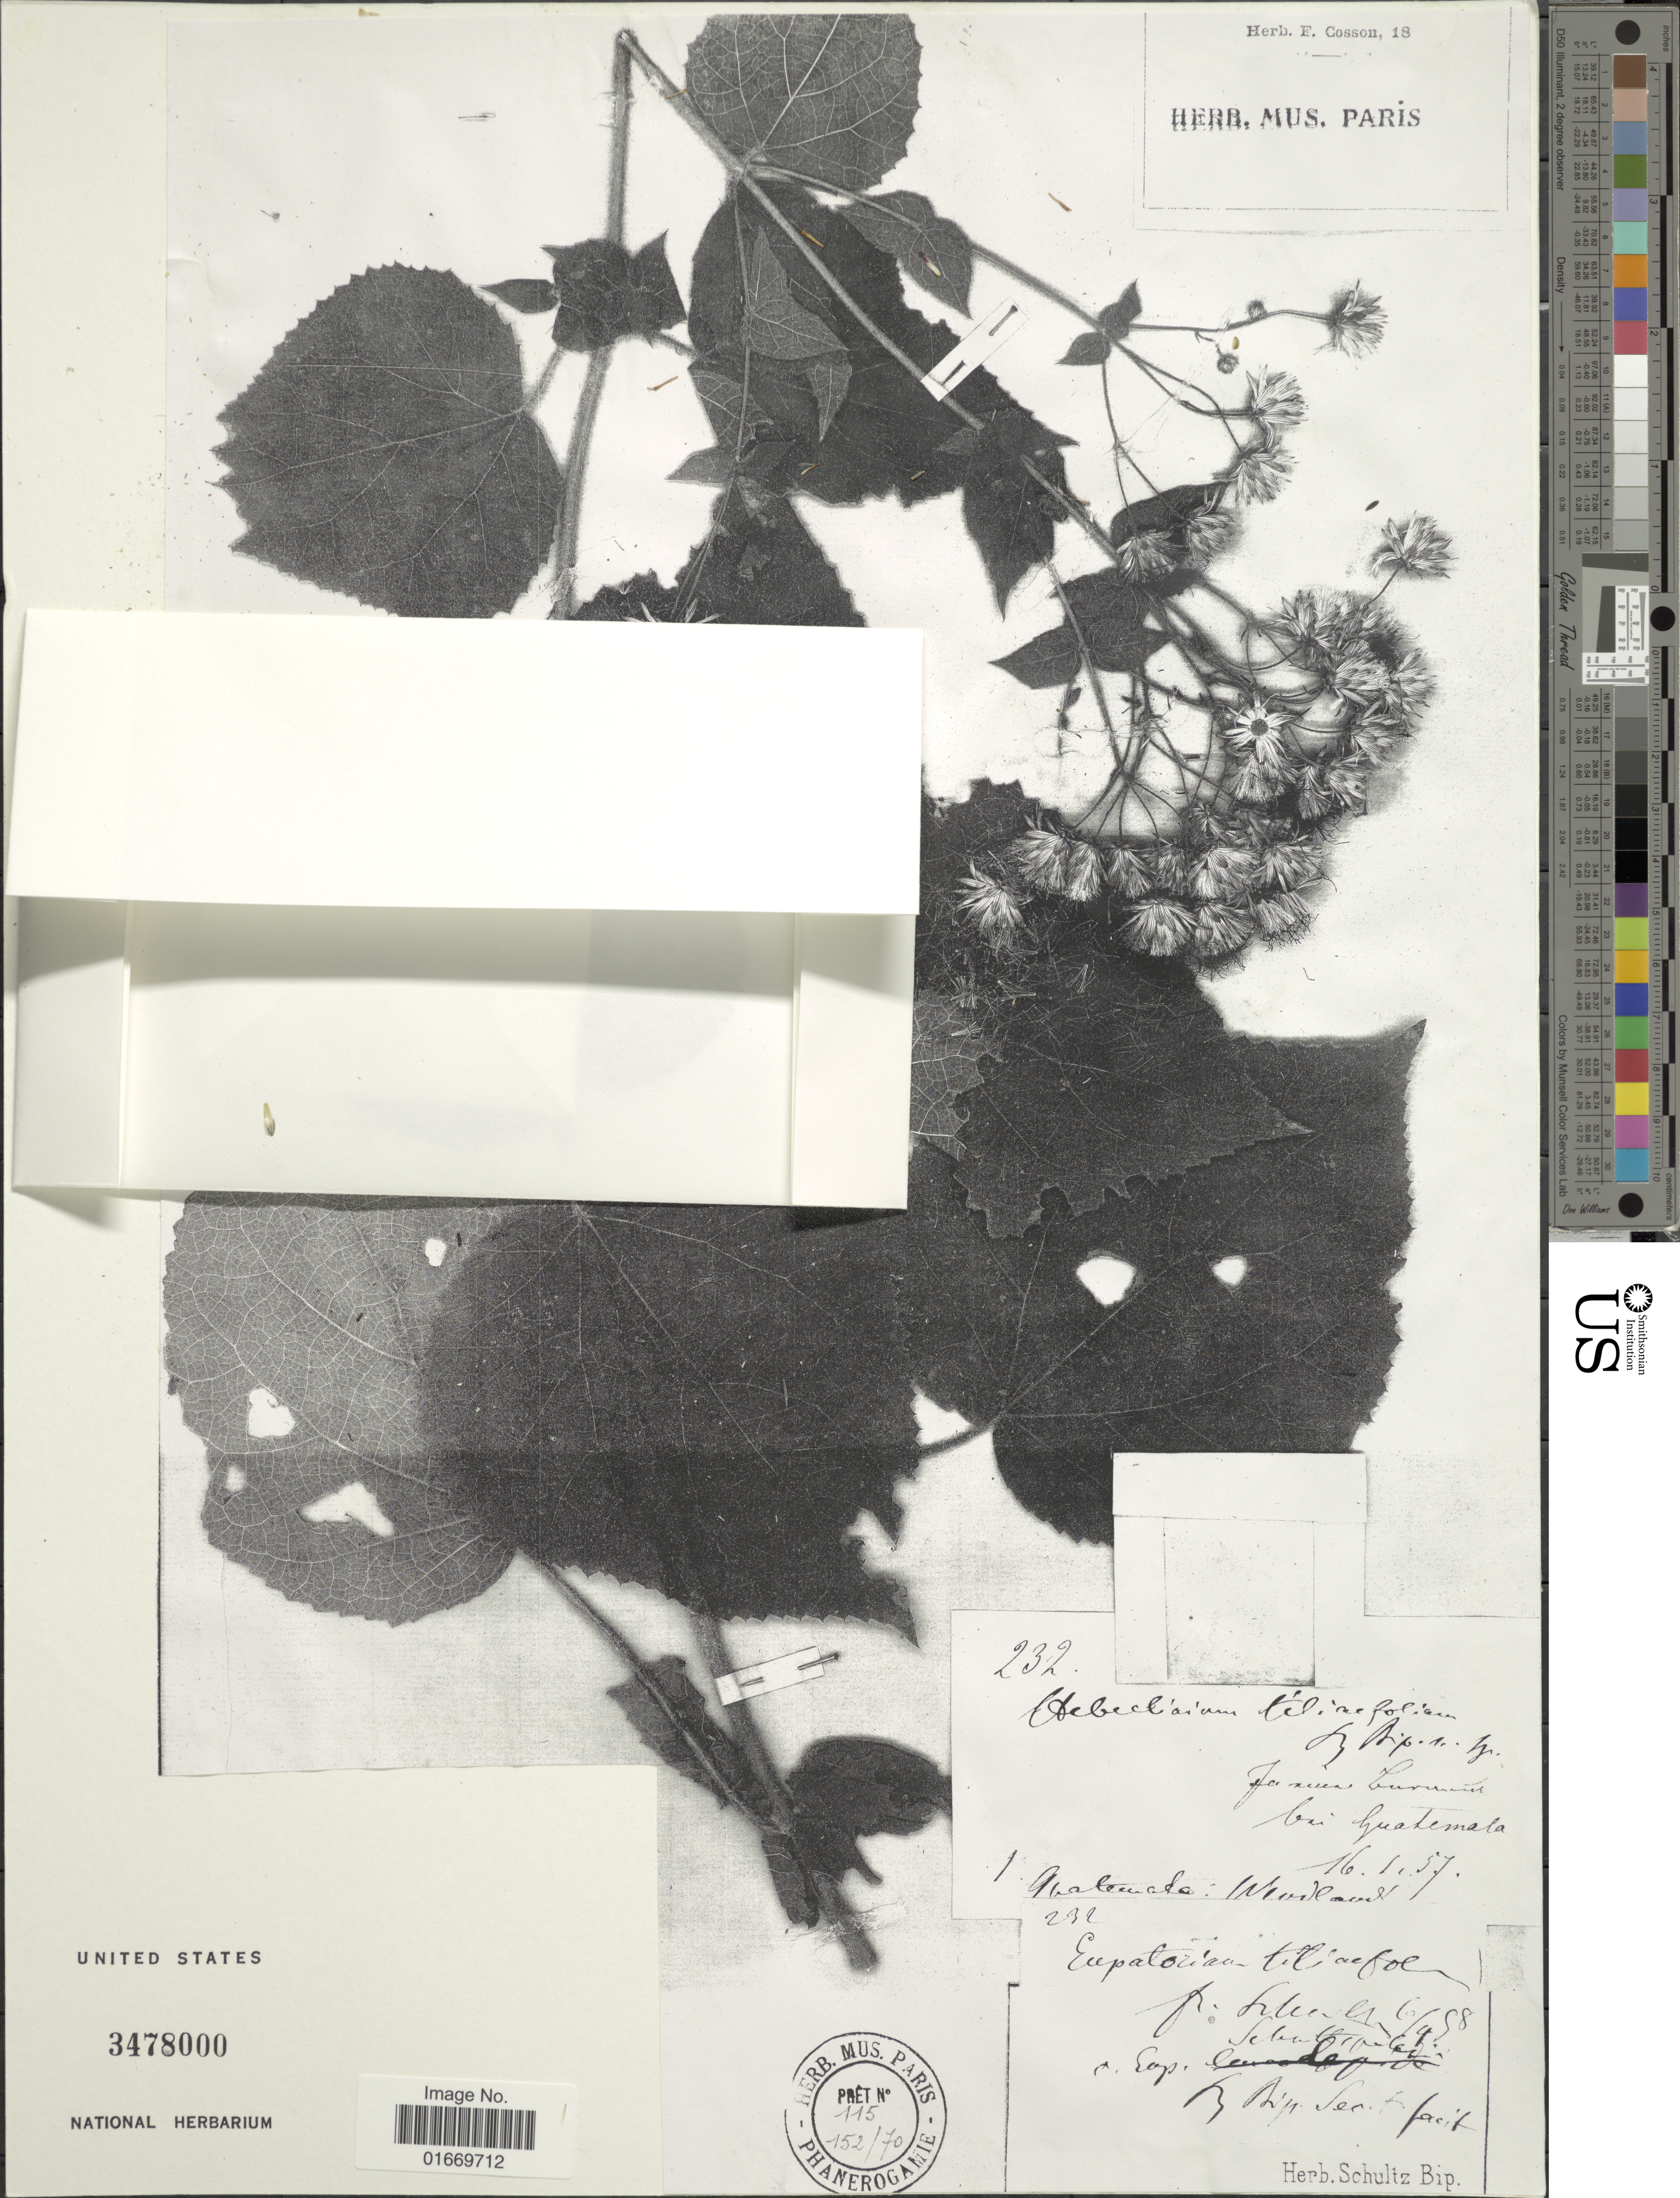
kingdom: Plantae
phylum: Tracheophyta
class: Magnoliopsida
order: Asterales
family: Asteraceae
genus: Peteravenia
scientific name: Peteravenia grisea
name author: (J.M. Coult.) R.M. King & H. Rob.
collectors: ex herb. Schultz Bip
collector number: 232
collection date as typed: Transcribed d/m/y: 16/1/57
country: Guatemala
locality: Guatemala [illegible text]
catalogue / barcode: US 3478000